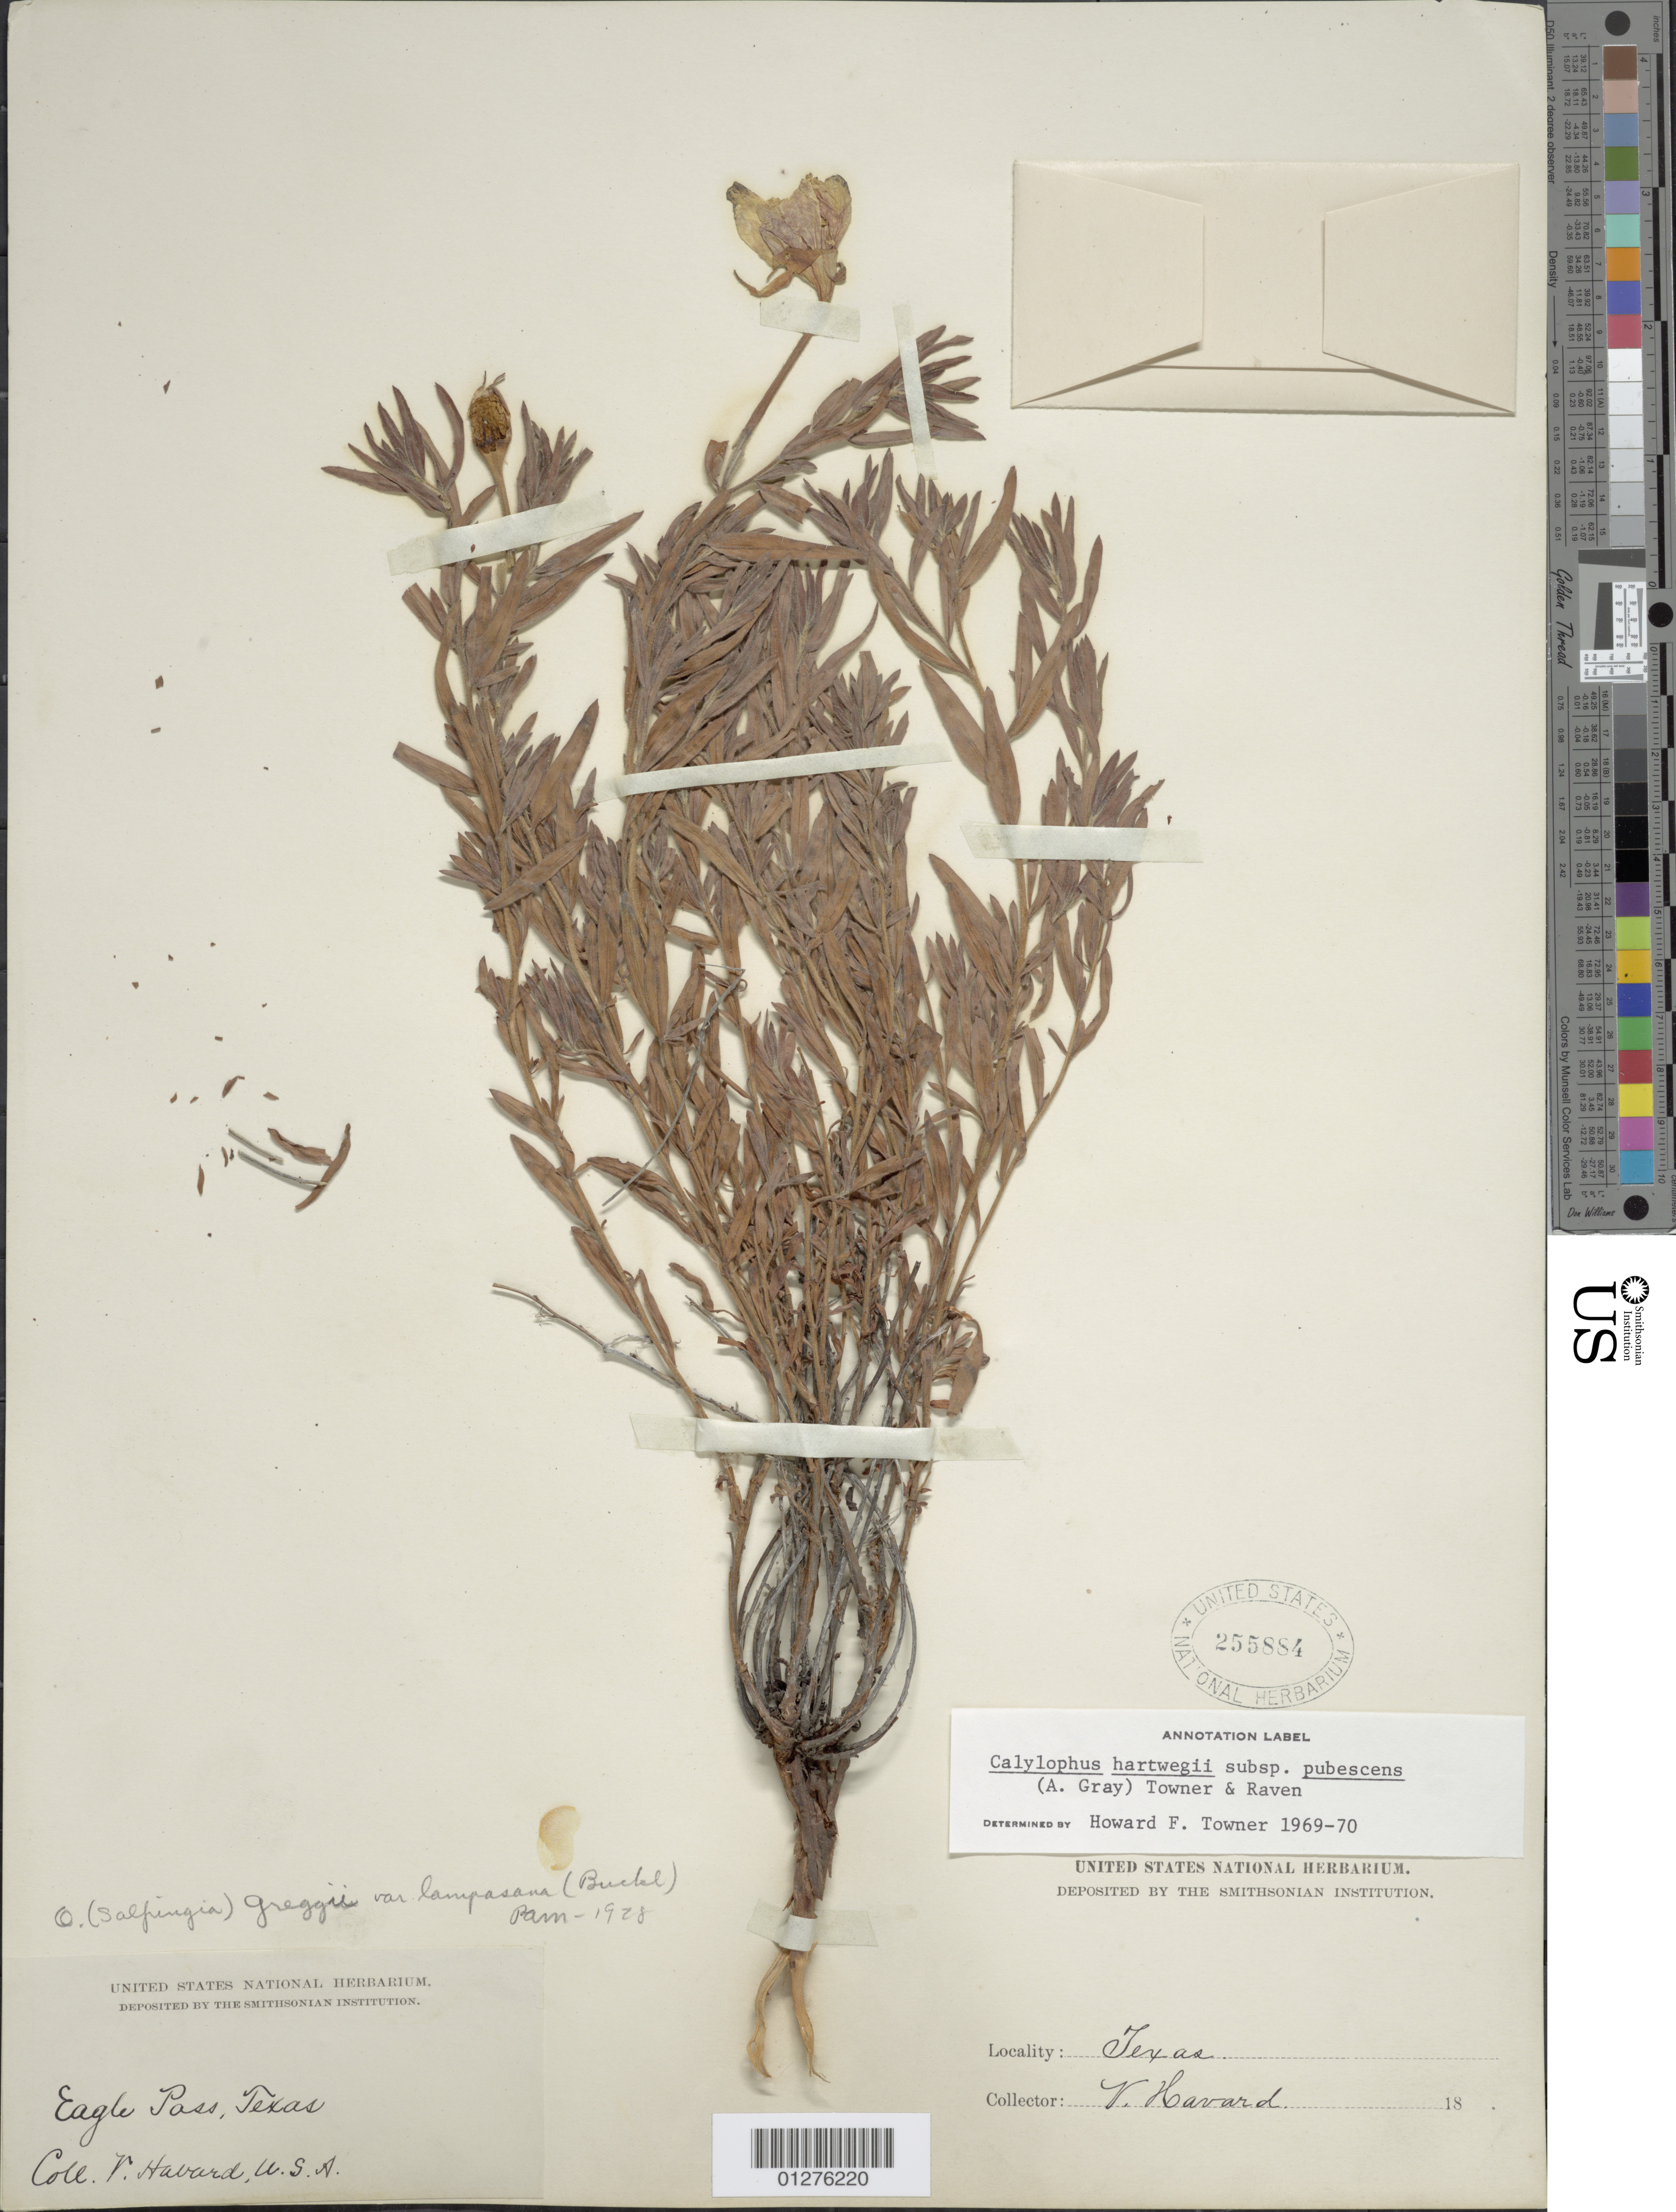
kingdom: Plantae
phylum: Tracheophyta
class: Magnoliopsida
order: Myrtales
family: Onagraceae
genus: Oenothera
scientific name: Oenothera hartwegii subsp. pubescens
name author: (A. Gray) W.L. Wagner & Hoch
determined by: Towner, H. F.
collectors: V. Harvard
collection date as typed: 18--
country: United States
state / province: Texas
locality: Eagle Pass.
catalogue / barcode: US 255884